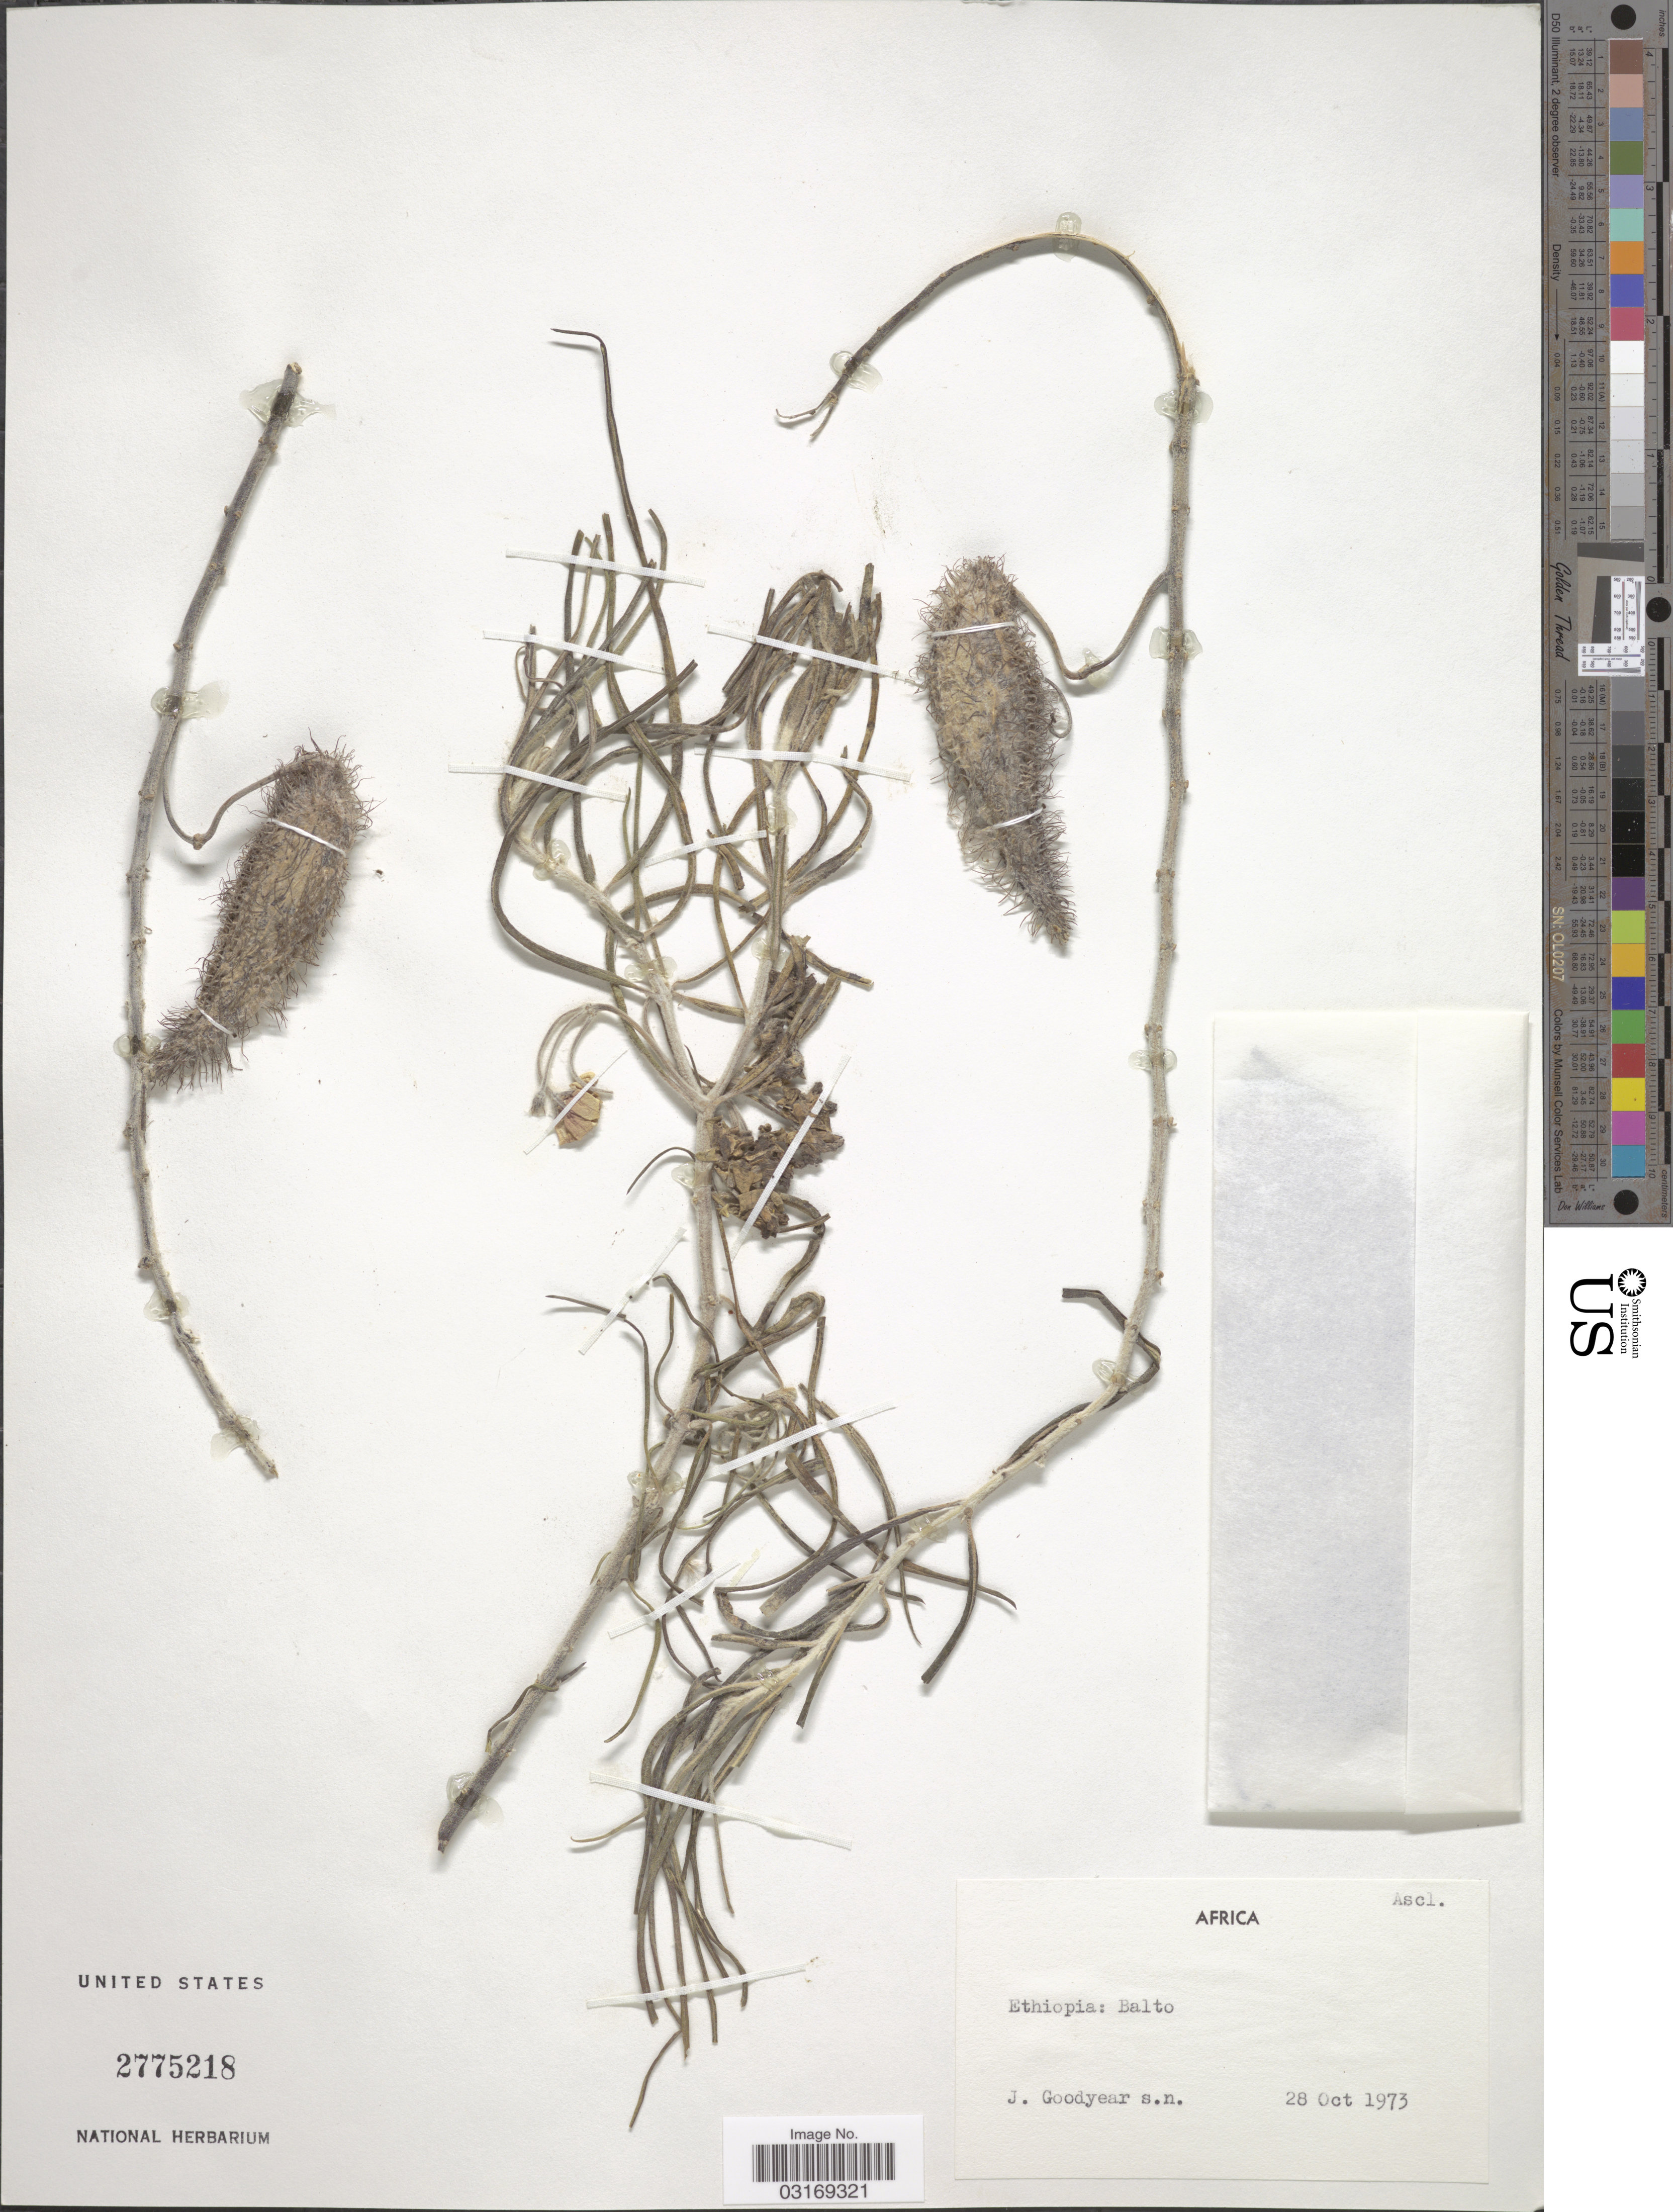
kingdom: Plantae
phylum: Tracheophyta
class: Magnoliopsida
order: Gentianales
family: Apocynaceae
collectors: J. Goodyear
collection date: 1973-10-28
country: Ethiopia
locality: Balto.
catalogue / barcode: US 2775218